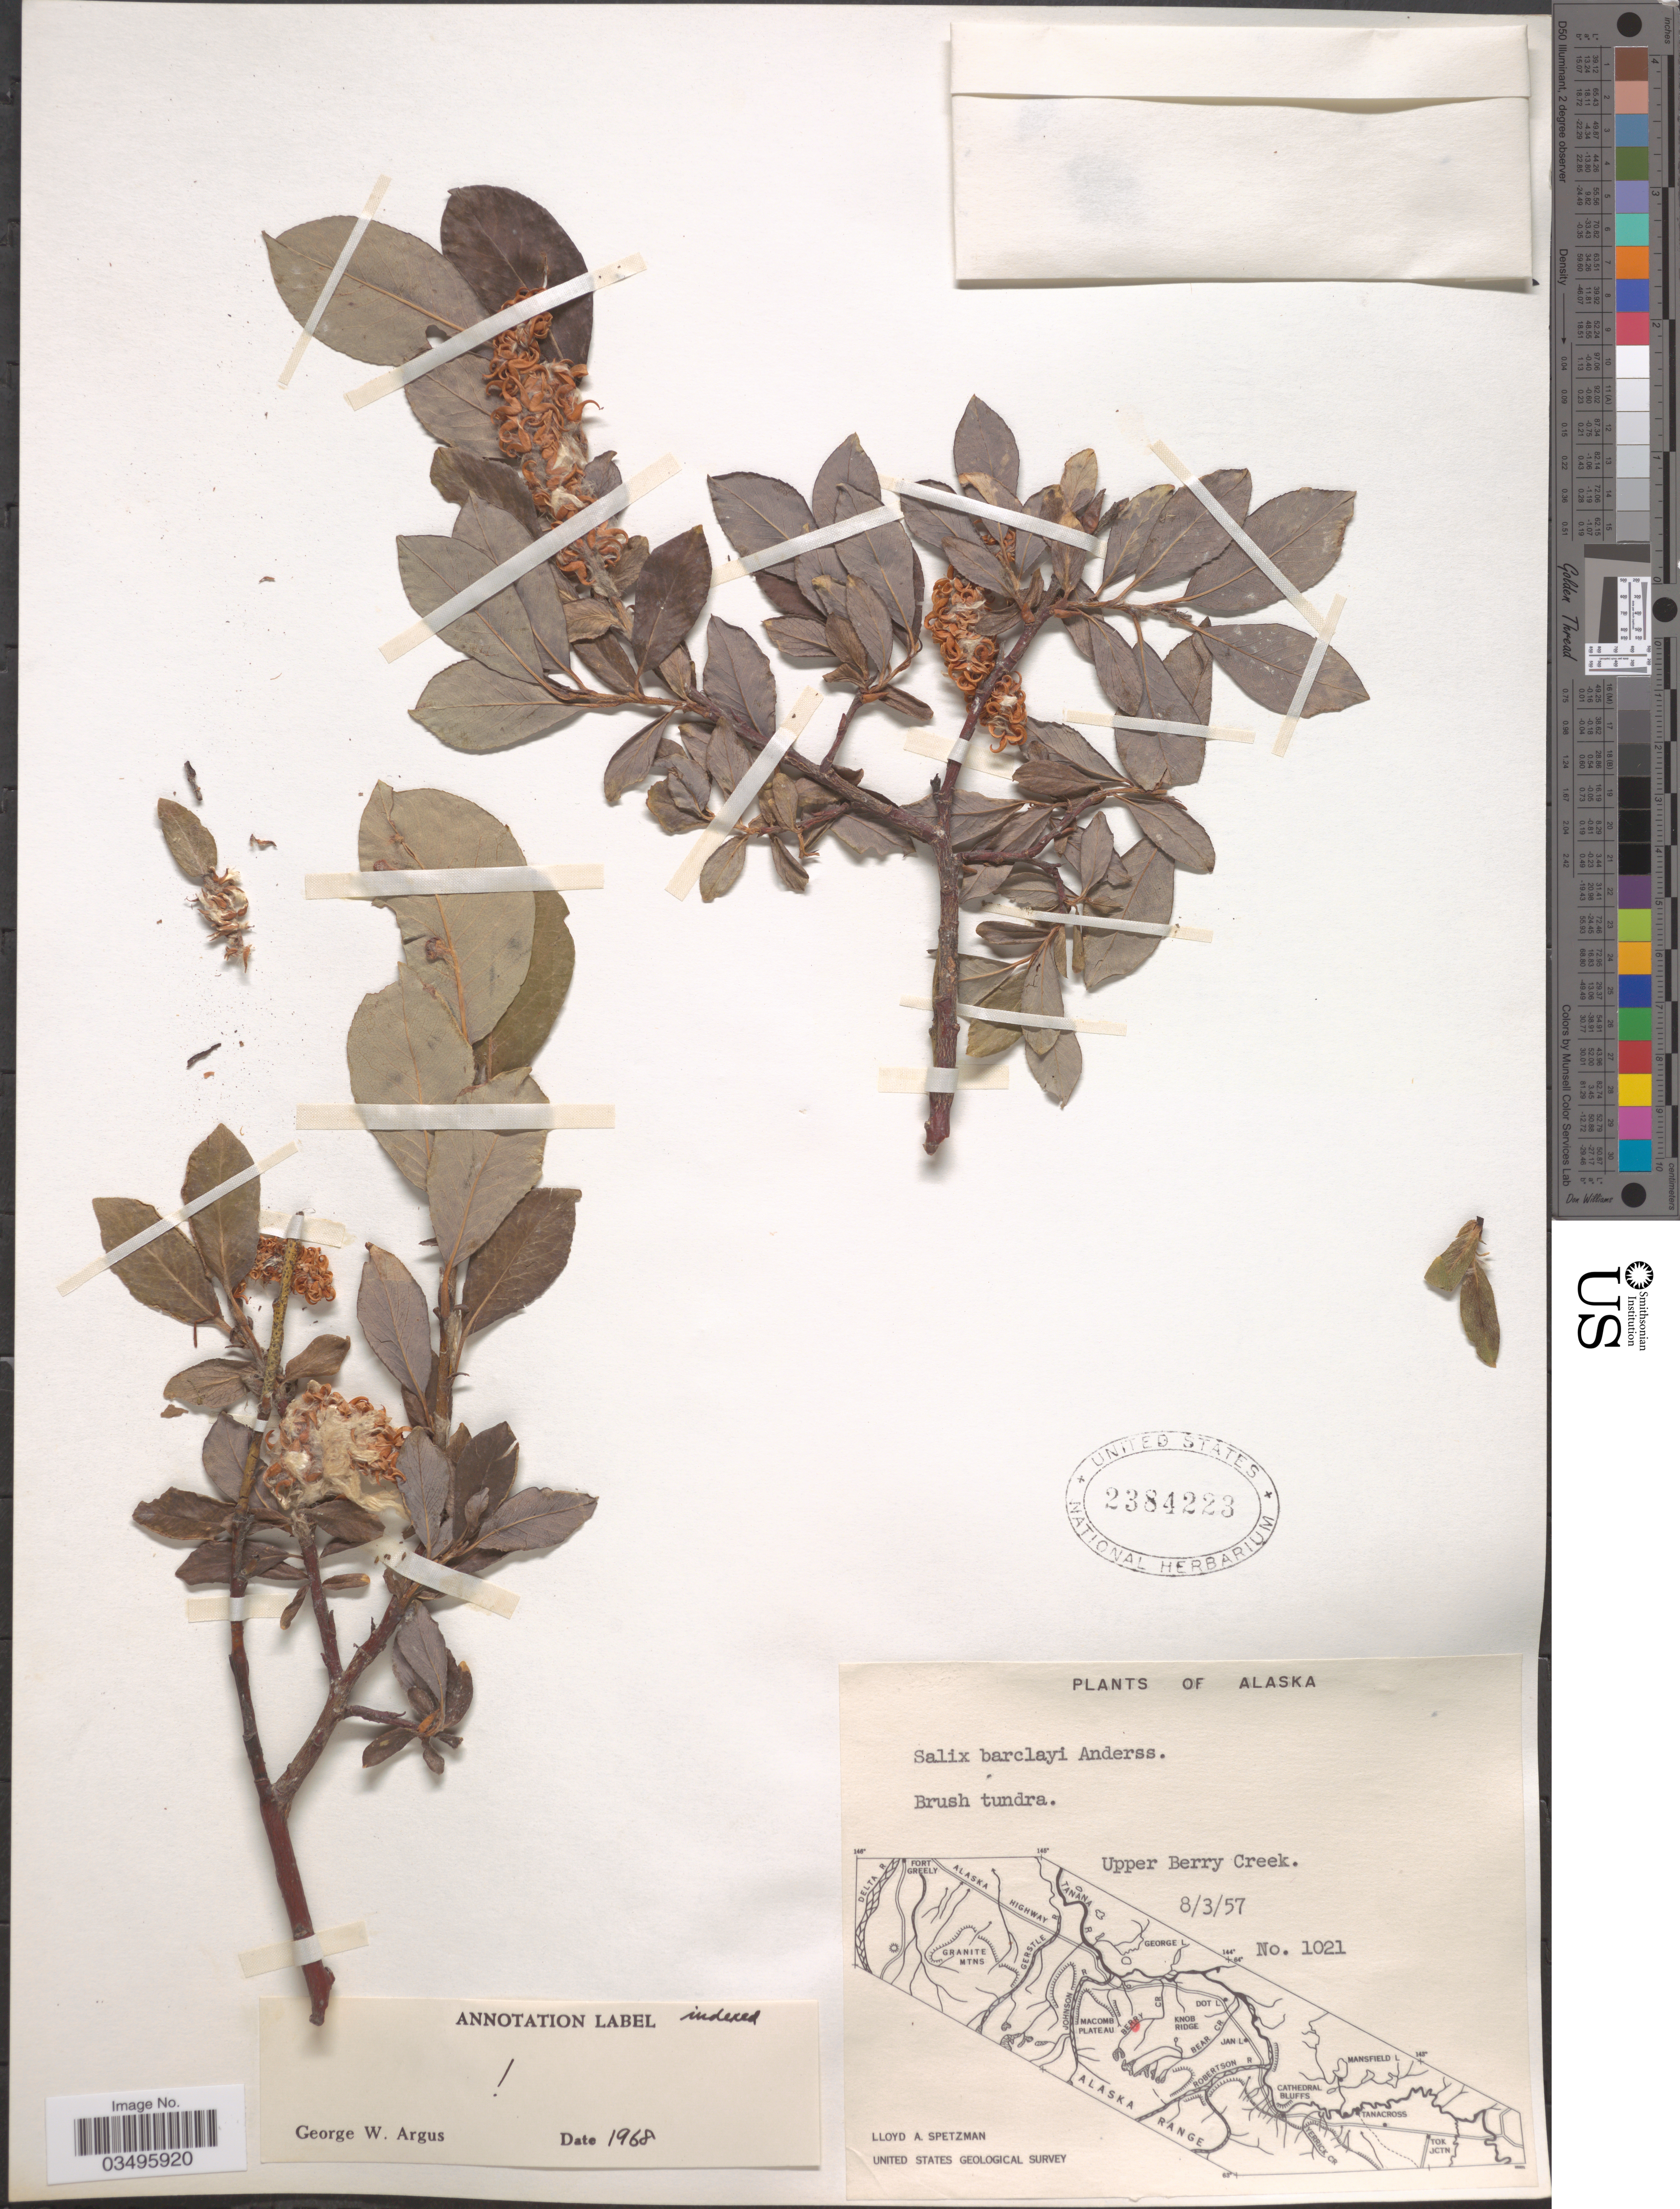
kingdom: Plantae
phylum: Tracheophyta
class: Magnoliopsida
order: Malpighiales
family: Salicaceae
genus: Salix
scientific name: Salix barclayi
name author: Andersson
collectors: L. Spetzman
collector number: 1021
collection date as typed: Transcribed d/m/y: 3/8/57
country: United States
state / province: Alaska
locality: Upper Berry Creek.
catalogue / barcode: US 2384223